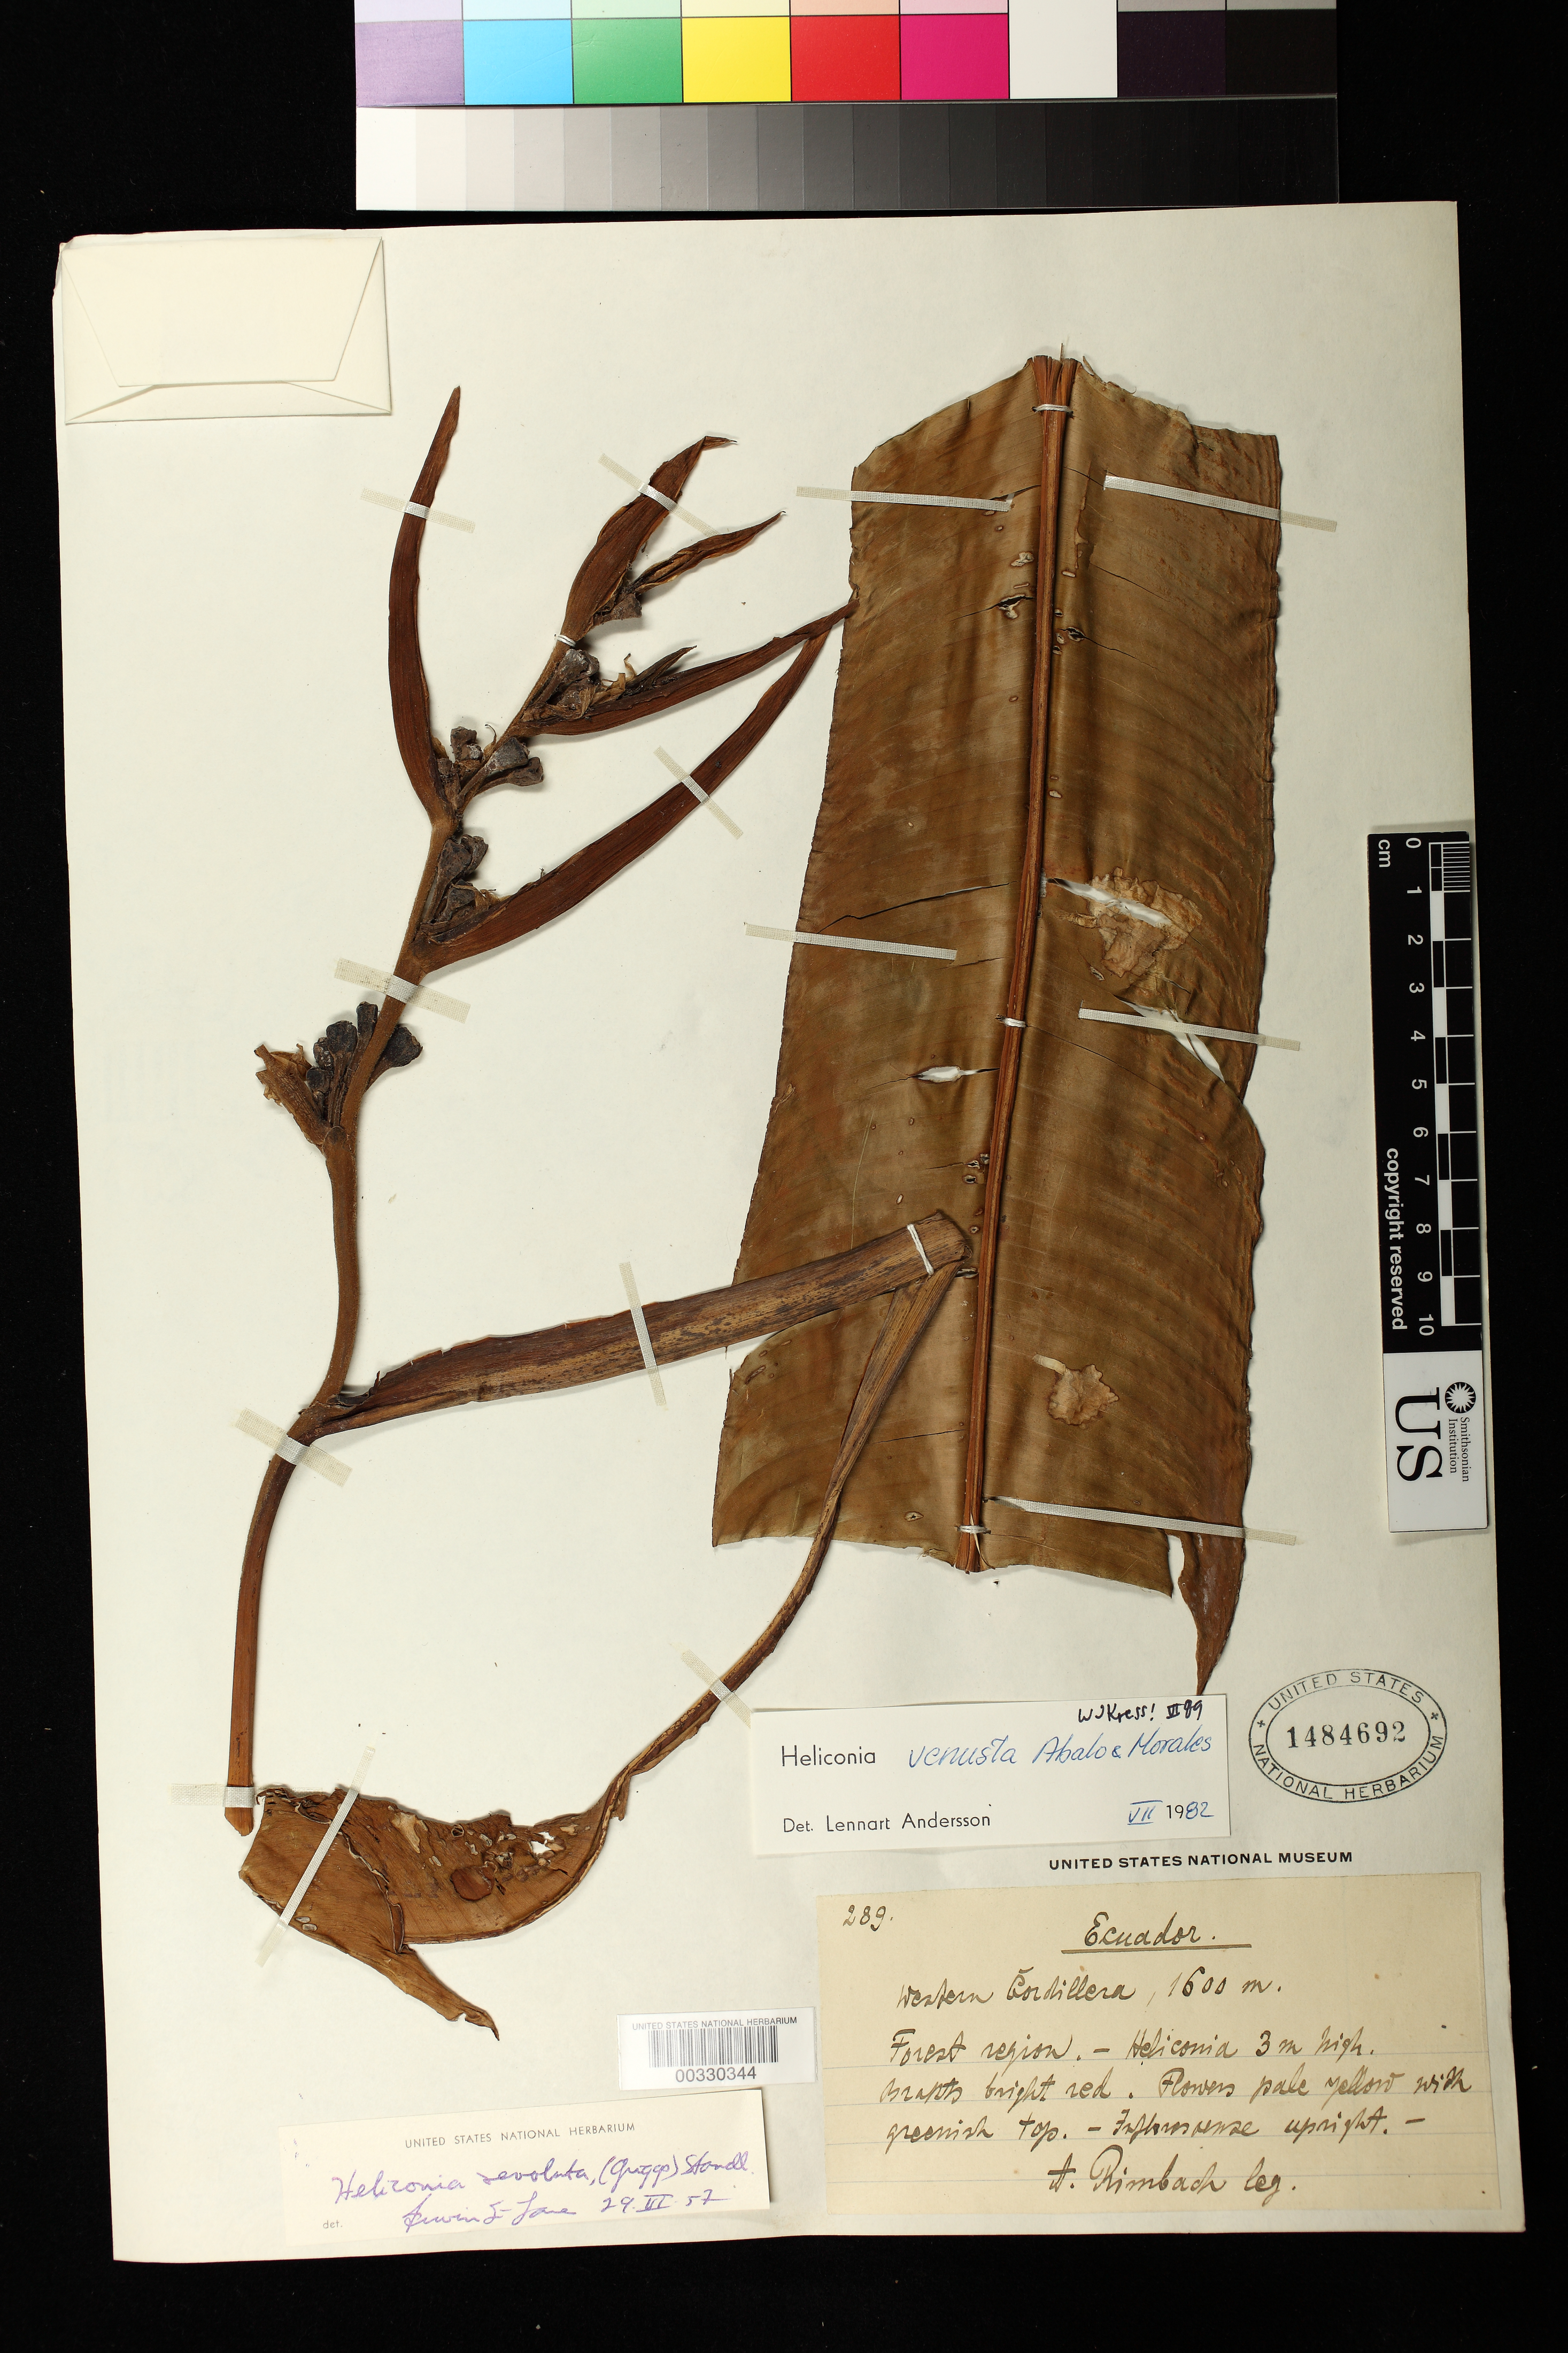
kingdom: Plantae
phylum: Tracheophyta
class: Liliopsida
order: Zingiberales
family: Heliconiaceae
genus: Heliconia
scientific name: Heliconia venusta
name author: Abalo & G. Morales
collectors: A. Rimbach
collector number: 289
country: Ecuador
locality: Western Cordillera, forest region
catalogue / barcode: US 1484692